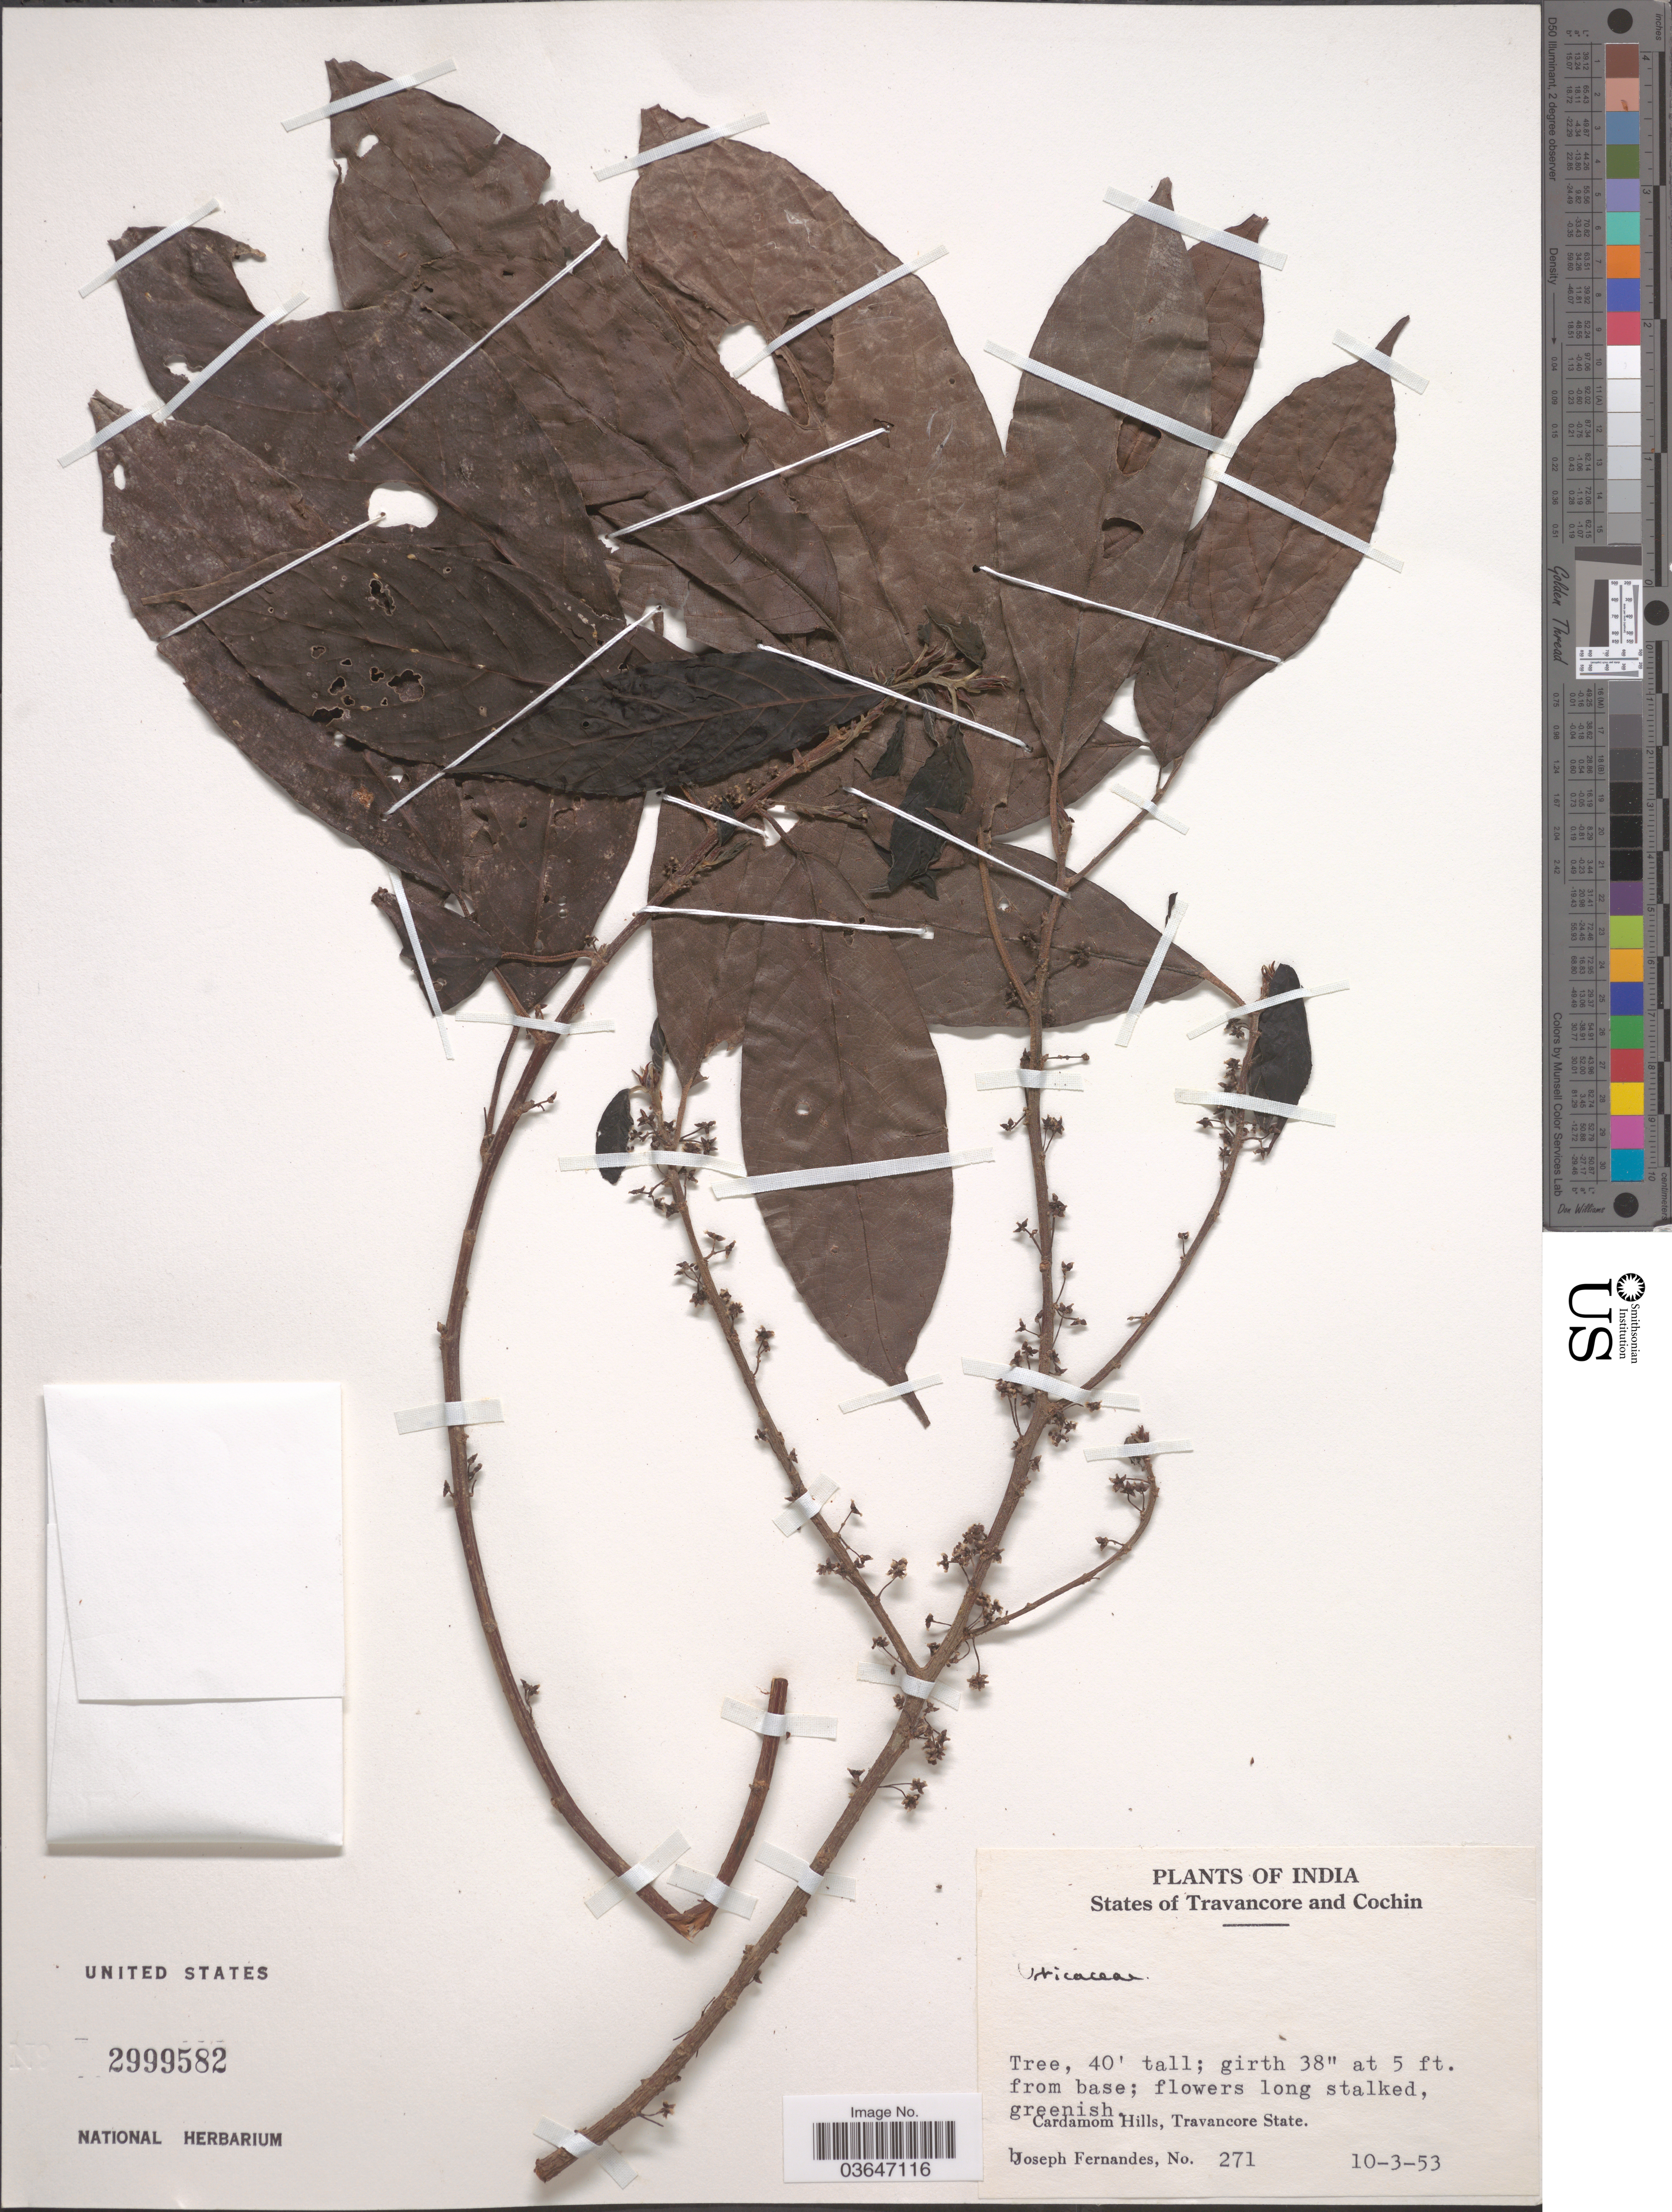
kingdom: Plantae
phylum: Tracheophyta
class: Magnoliopsida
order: Proteales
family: Proteaceae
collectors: J. Fernandes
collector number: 271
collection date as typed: Transcribed d/m/y: 10/3/53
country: India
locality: States of Travancore and Cochin. Cardamom Hills.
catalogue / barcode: US 2999582